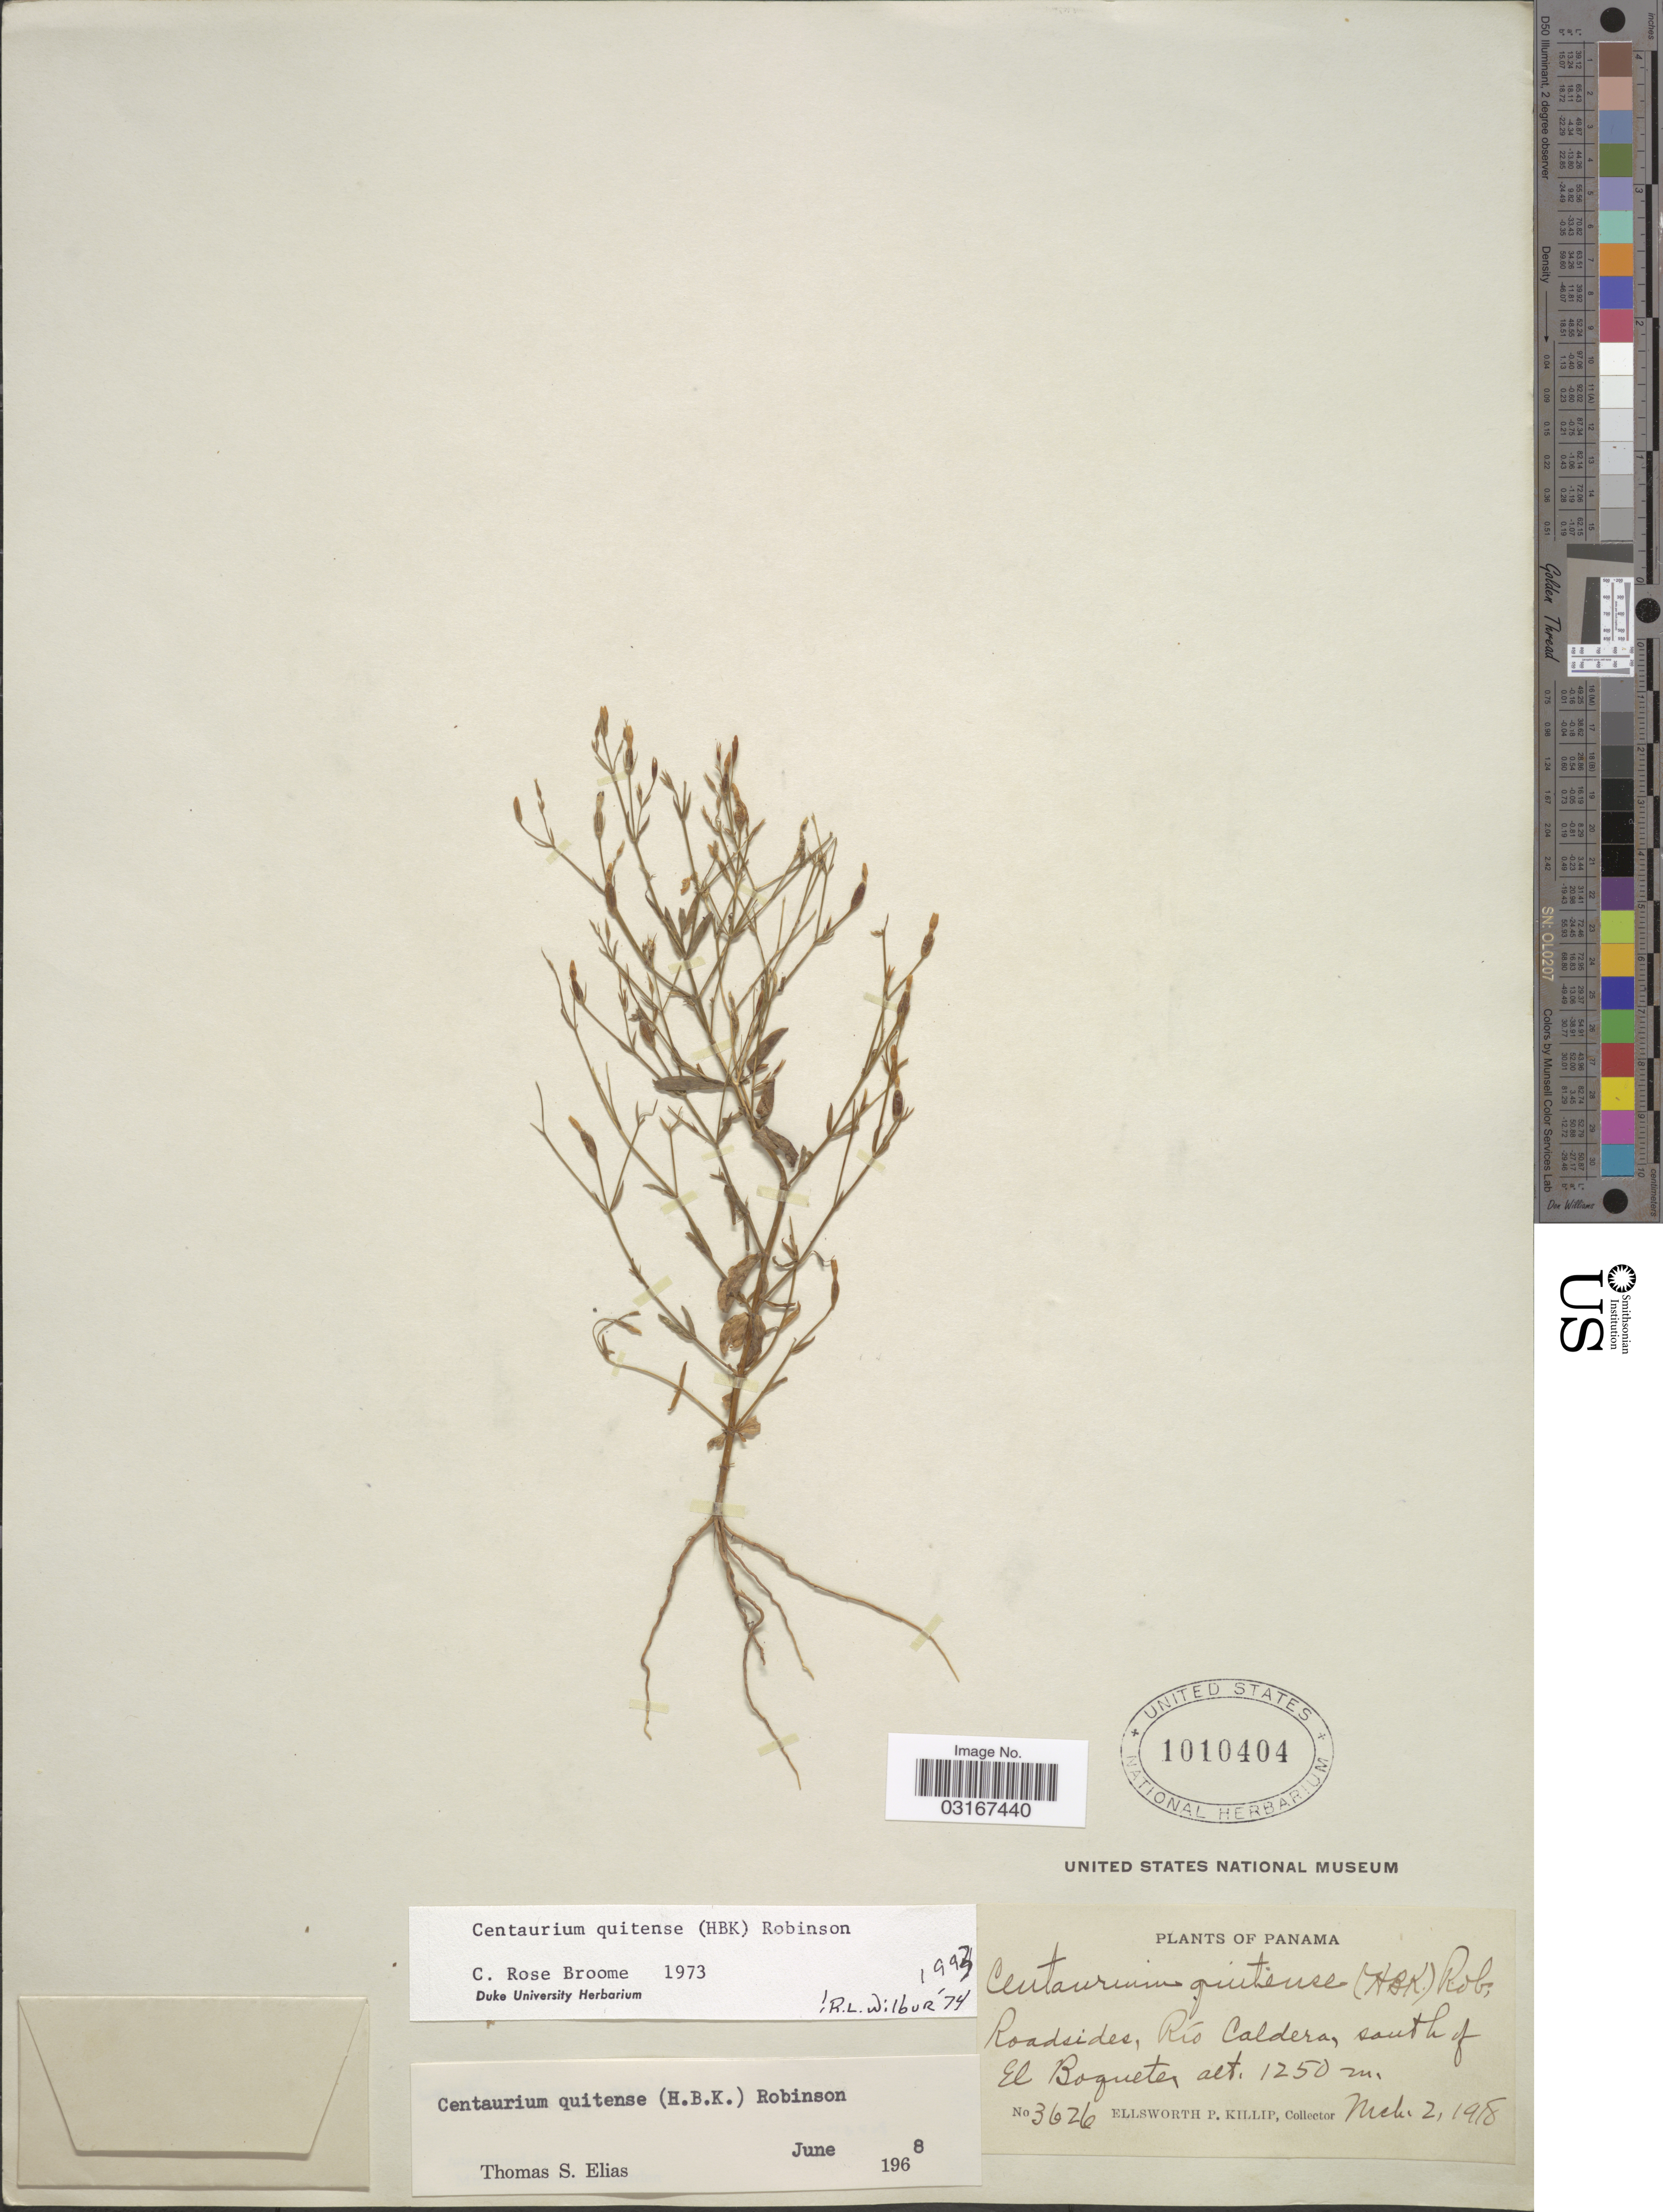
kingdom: Plantae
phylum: Tracheophyta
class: Magnoliopsida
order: Gentianales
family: Gentianaceae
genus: Centaurium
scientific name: Centaurium quitense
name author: (Kunth) B.L. Rob.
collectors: E. P. Killip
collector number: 3626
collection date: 1918-03-02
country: Panama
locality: Roadsides, Río Caldera, south of El Boquete.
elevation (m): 1250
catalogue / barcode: US 1010404